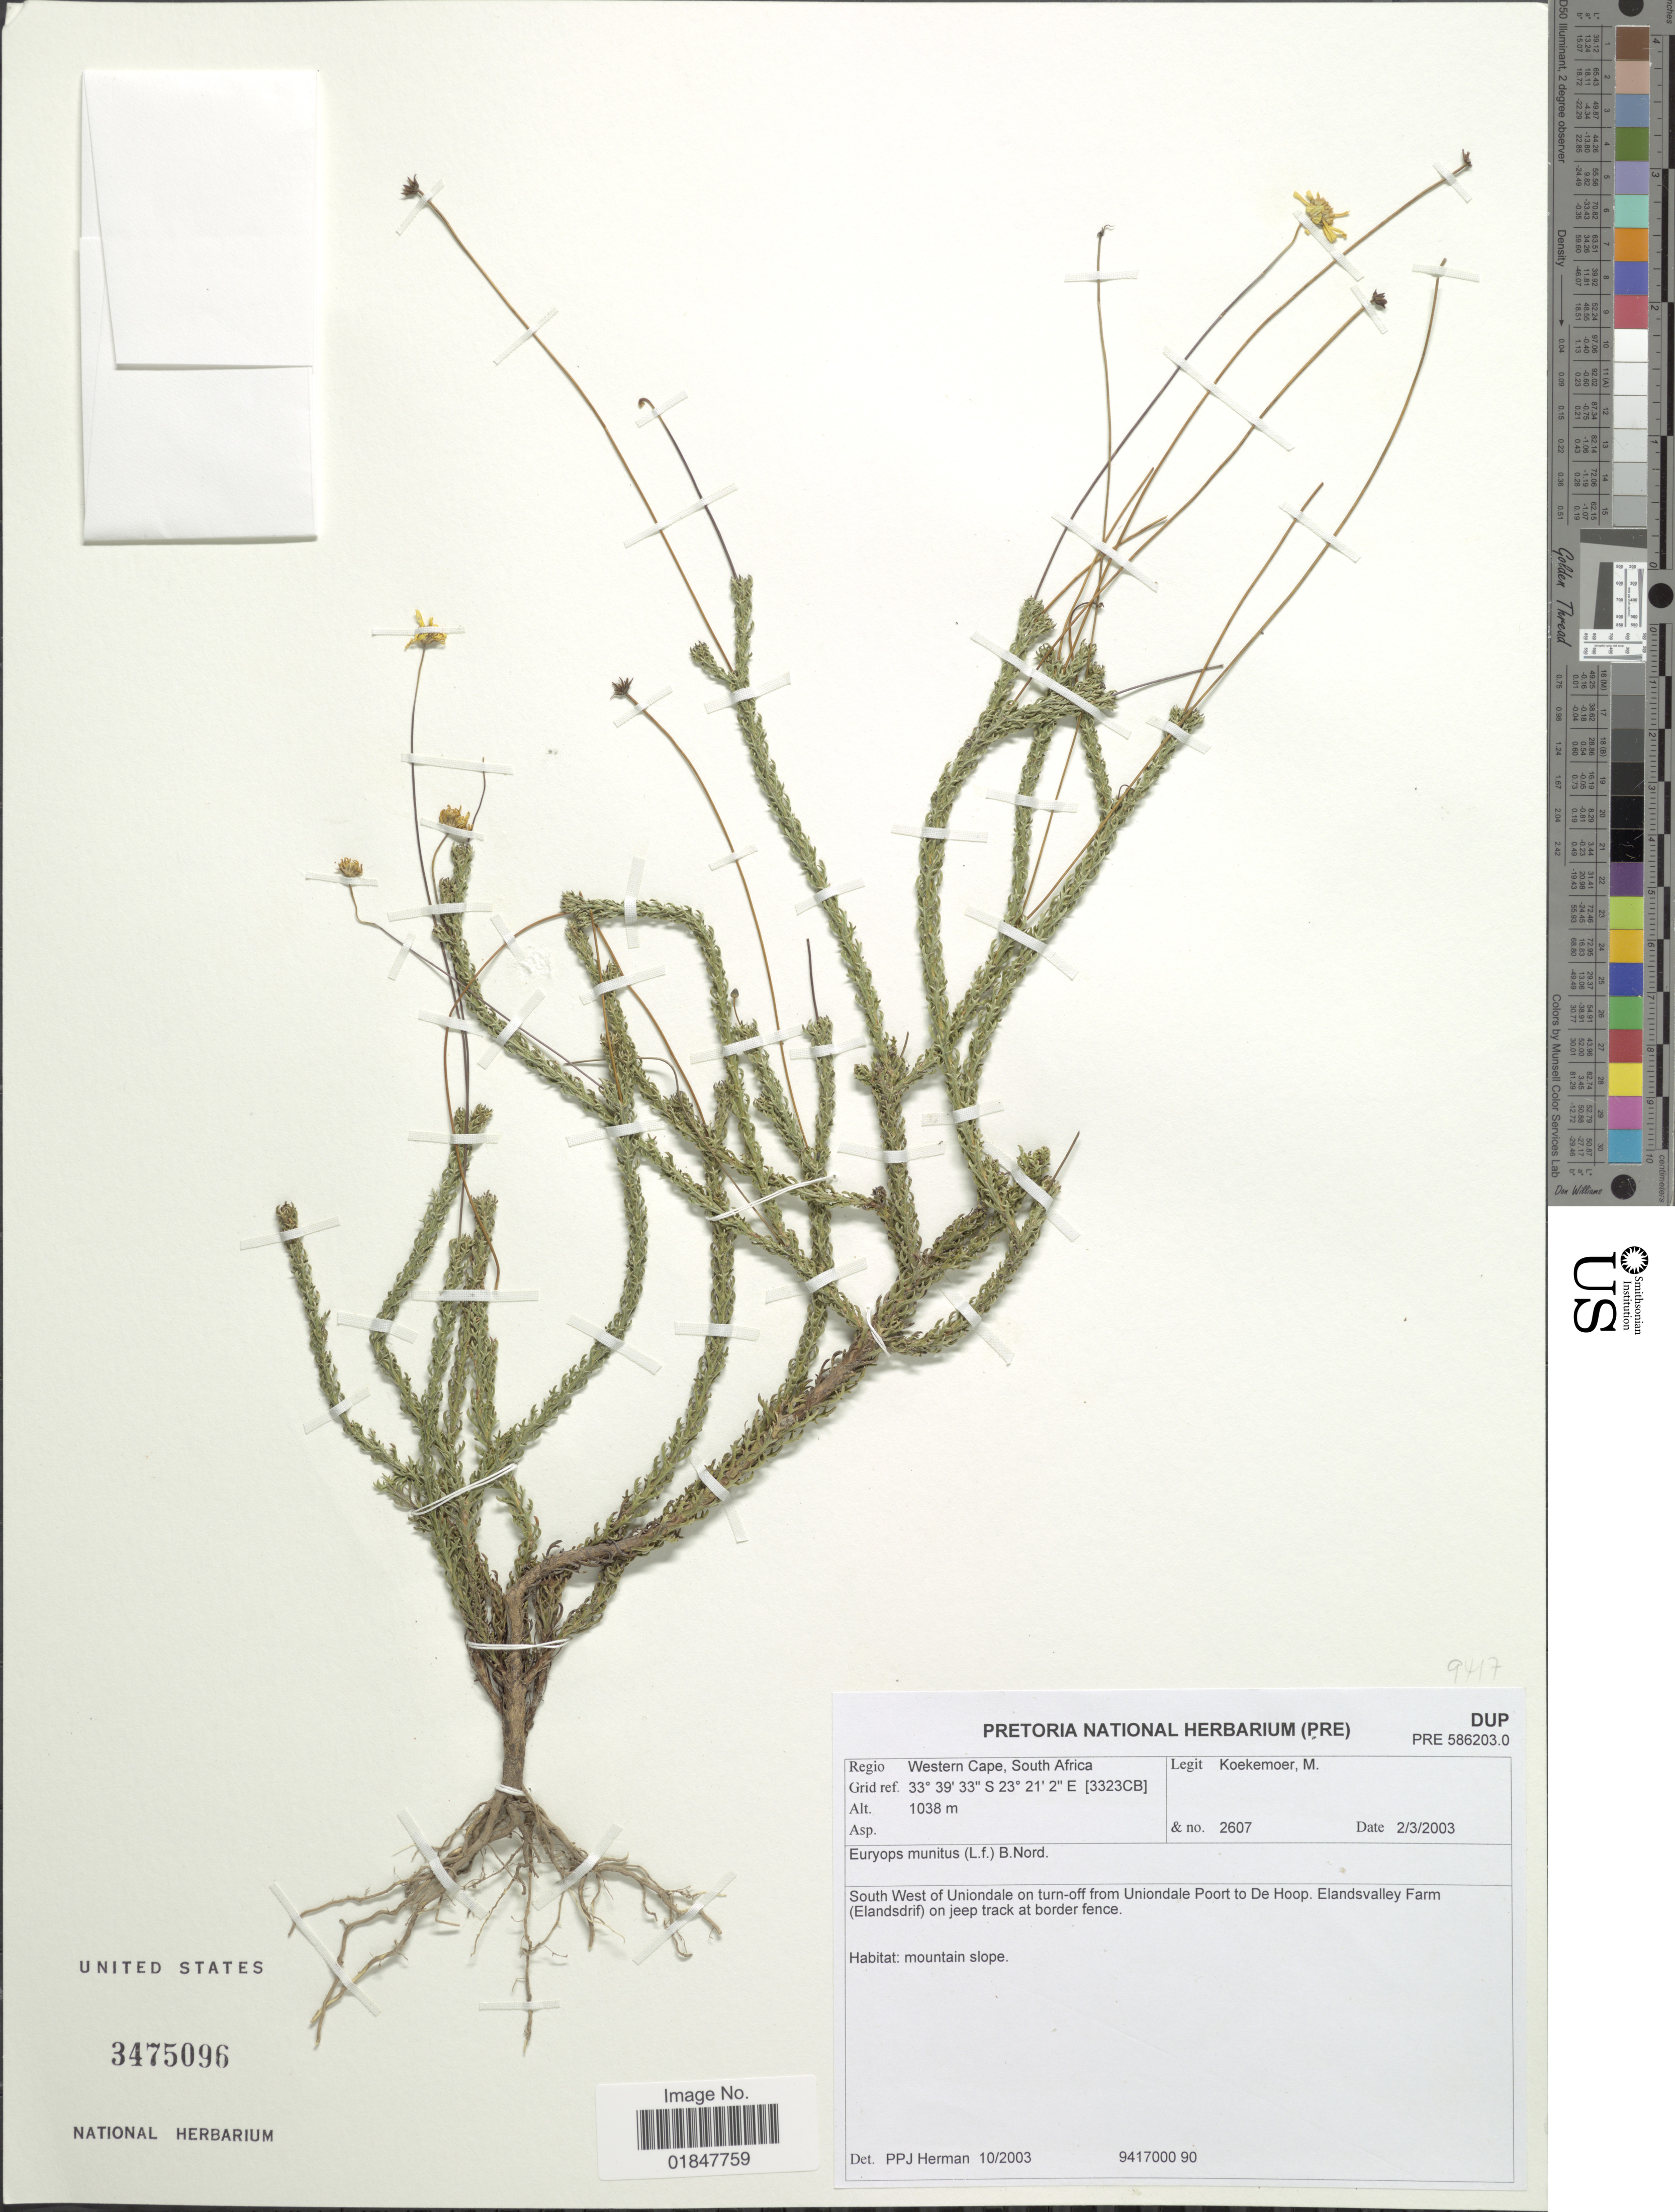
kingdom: Plantae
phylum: Tracheophyta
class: Magnoliopsida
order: Asterales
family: Asteraceae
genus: Euryops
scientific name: Euryops munitus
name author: (L. f.) B. Nord.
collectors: M. Koekemoer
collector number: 2607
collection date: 2003-03-02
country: South Africa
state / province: Western Cape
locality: South west of Uniondale on turn-off from Uniondale Poort to De Hoop. Elandsvalley Farm (Elandsdrif) on jeep track at border fence.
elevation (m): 1038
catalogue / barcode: US 3475096